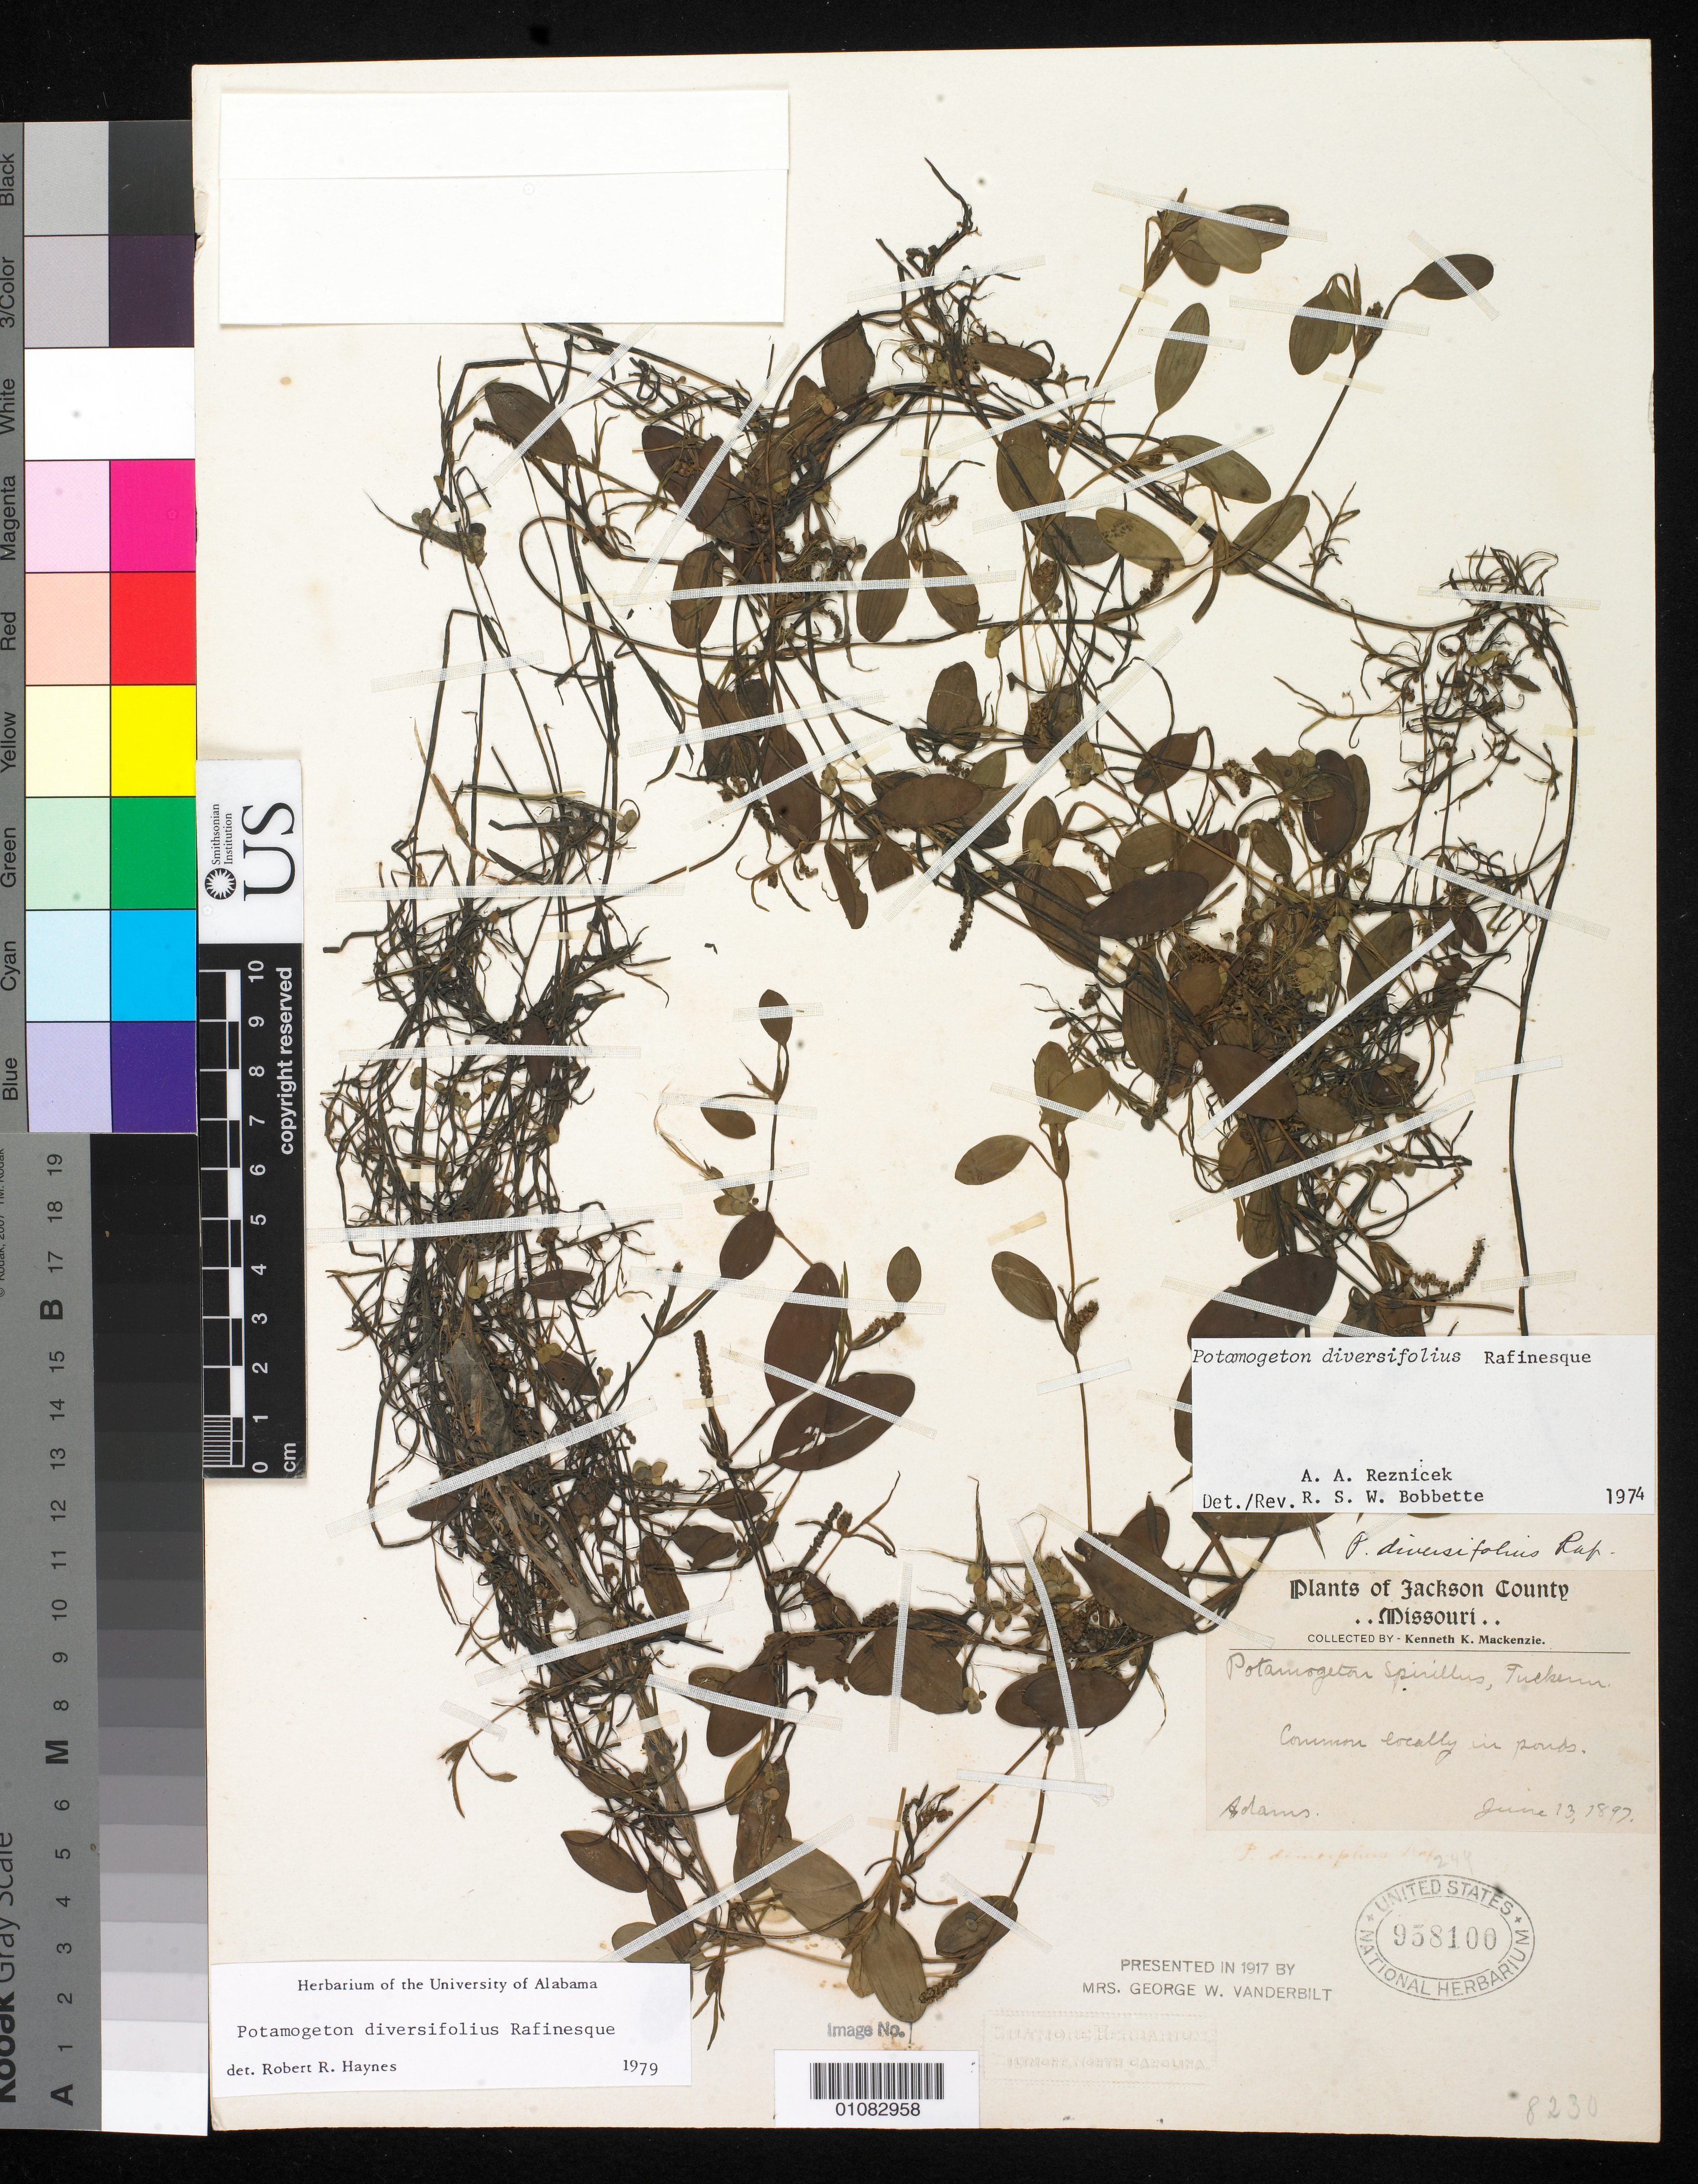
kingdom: Plantae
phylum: Tracheophyta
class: Liliopsida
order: Alismatales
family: Potamogetonaceae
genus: Potamogeton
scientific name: Potamogeton diversifolius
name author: Raf.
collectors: K. K. Mackenzie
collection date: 1897-06-13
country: United States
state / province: Missouri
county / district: Jackson County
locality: Adams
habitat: Common locally in ponds.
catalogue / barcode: US 958100